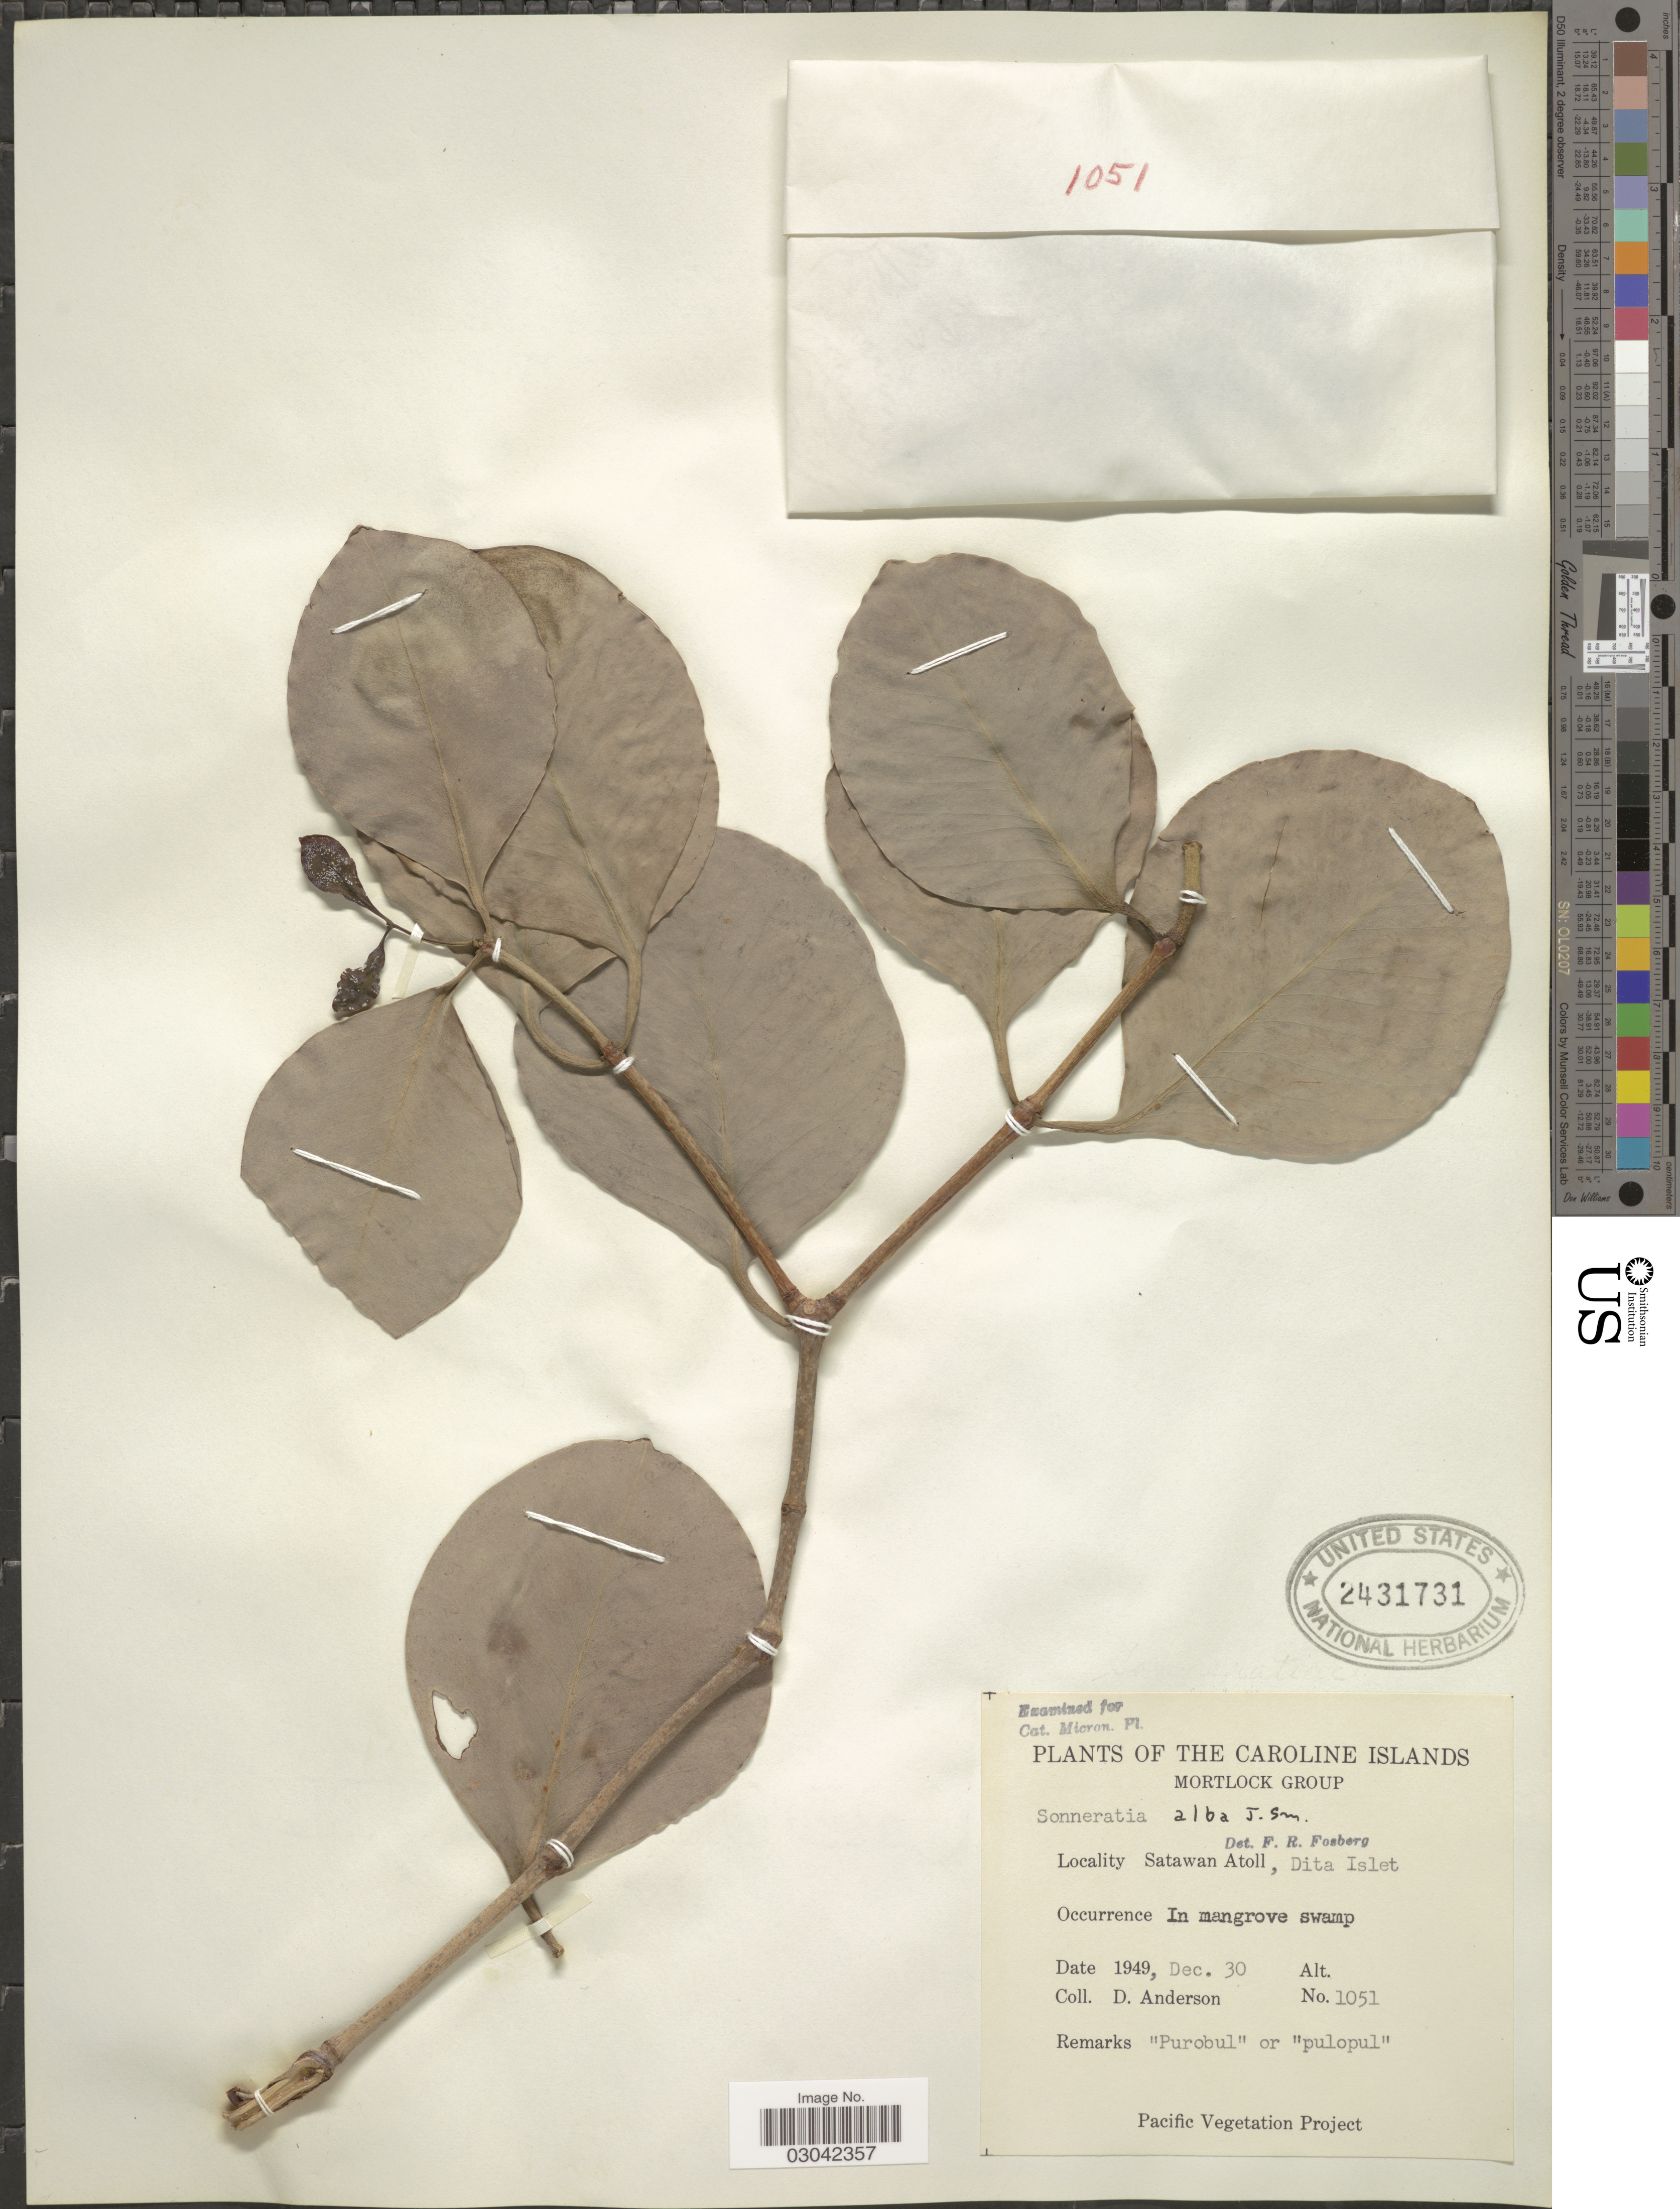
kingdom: Plantae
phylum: Tracheophyta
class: Magnoliopsida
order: Myrtales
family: Lythraceae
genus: Sonneratia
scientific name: Sonneratia alba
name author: Sm.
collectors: D. Anderson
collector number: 1051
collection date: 1949-12-30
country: Micronesia, Federated States of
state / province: Truk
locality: Caroline Islands. Mortlock Group. Satawan Atoll, Dita Islet.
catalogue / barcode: US 2431731